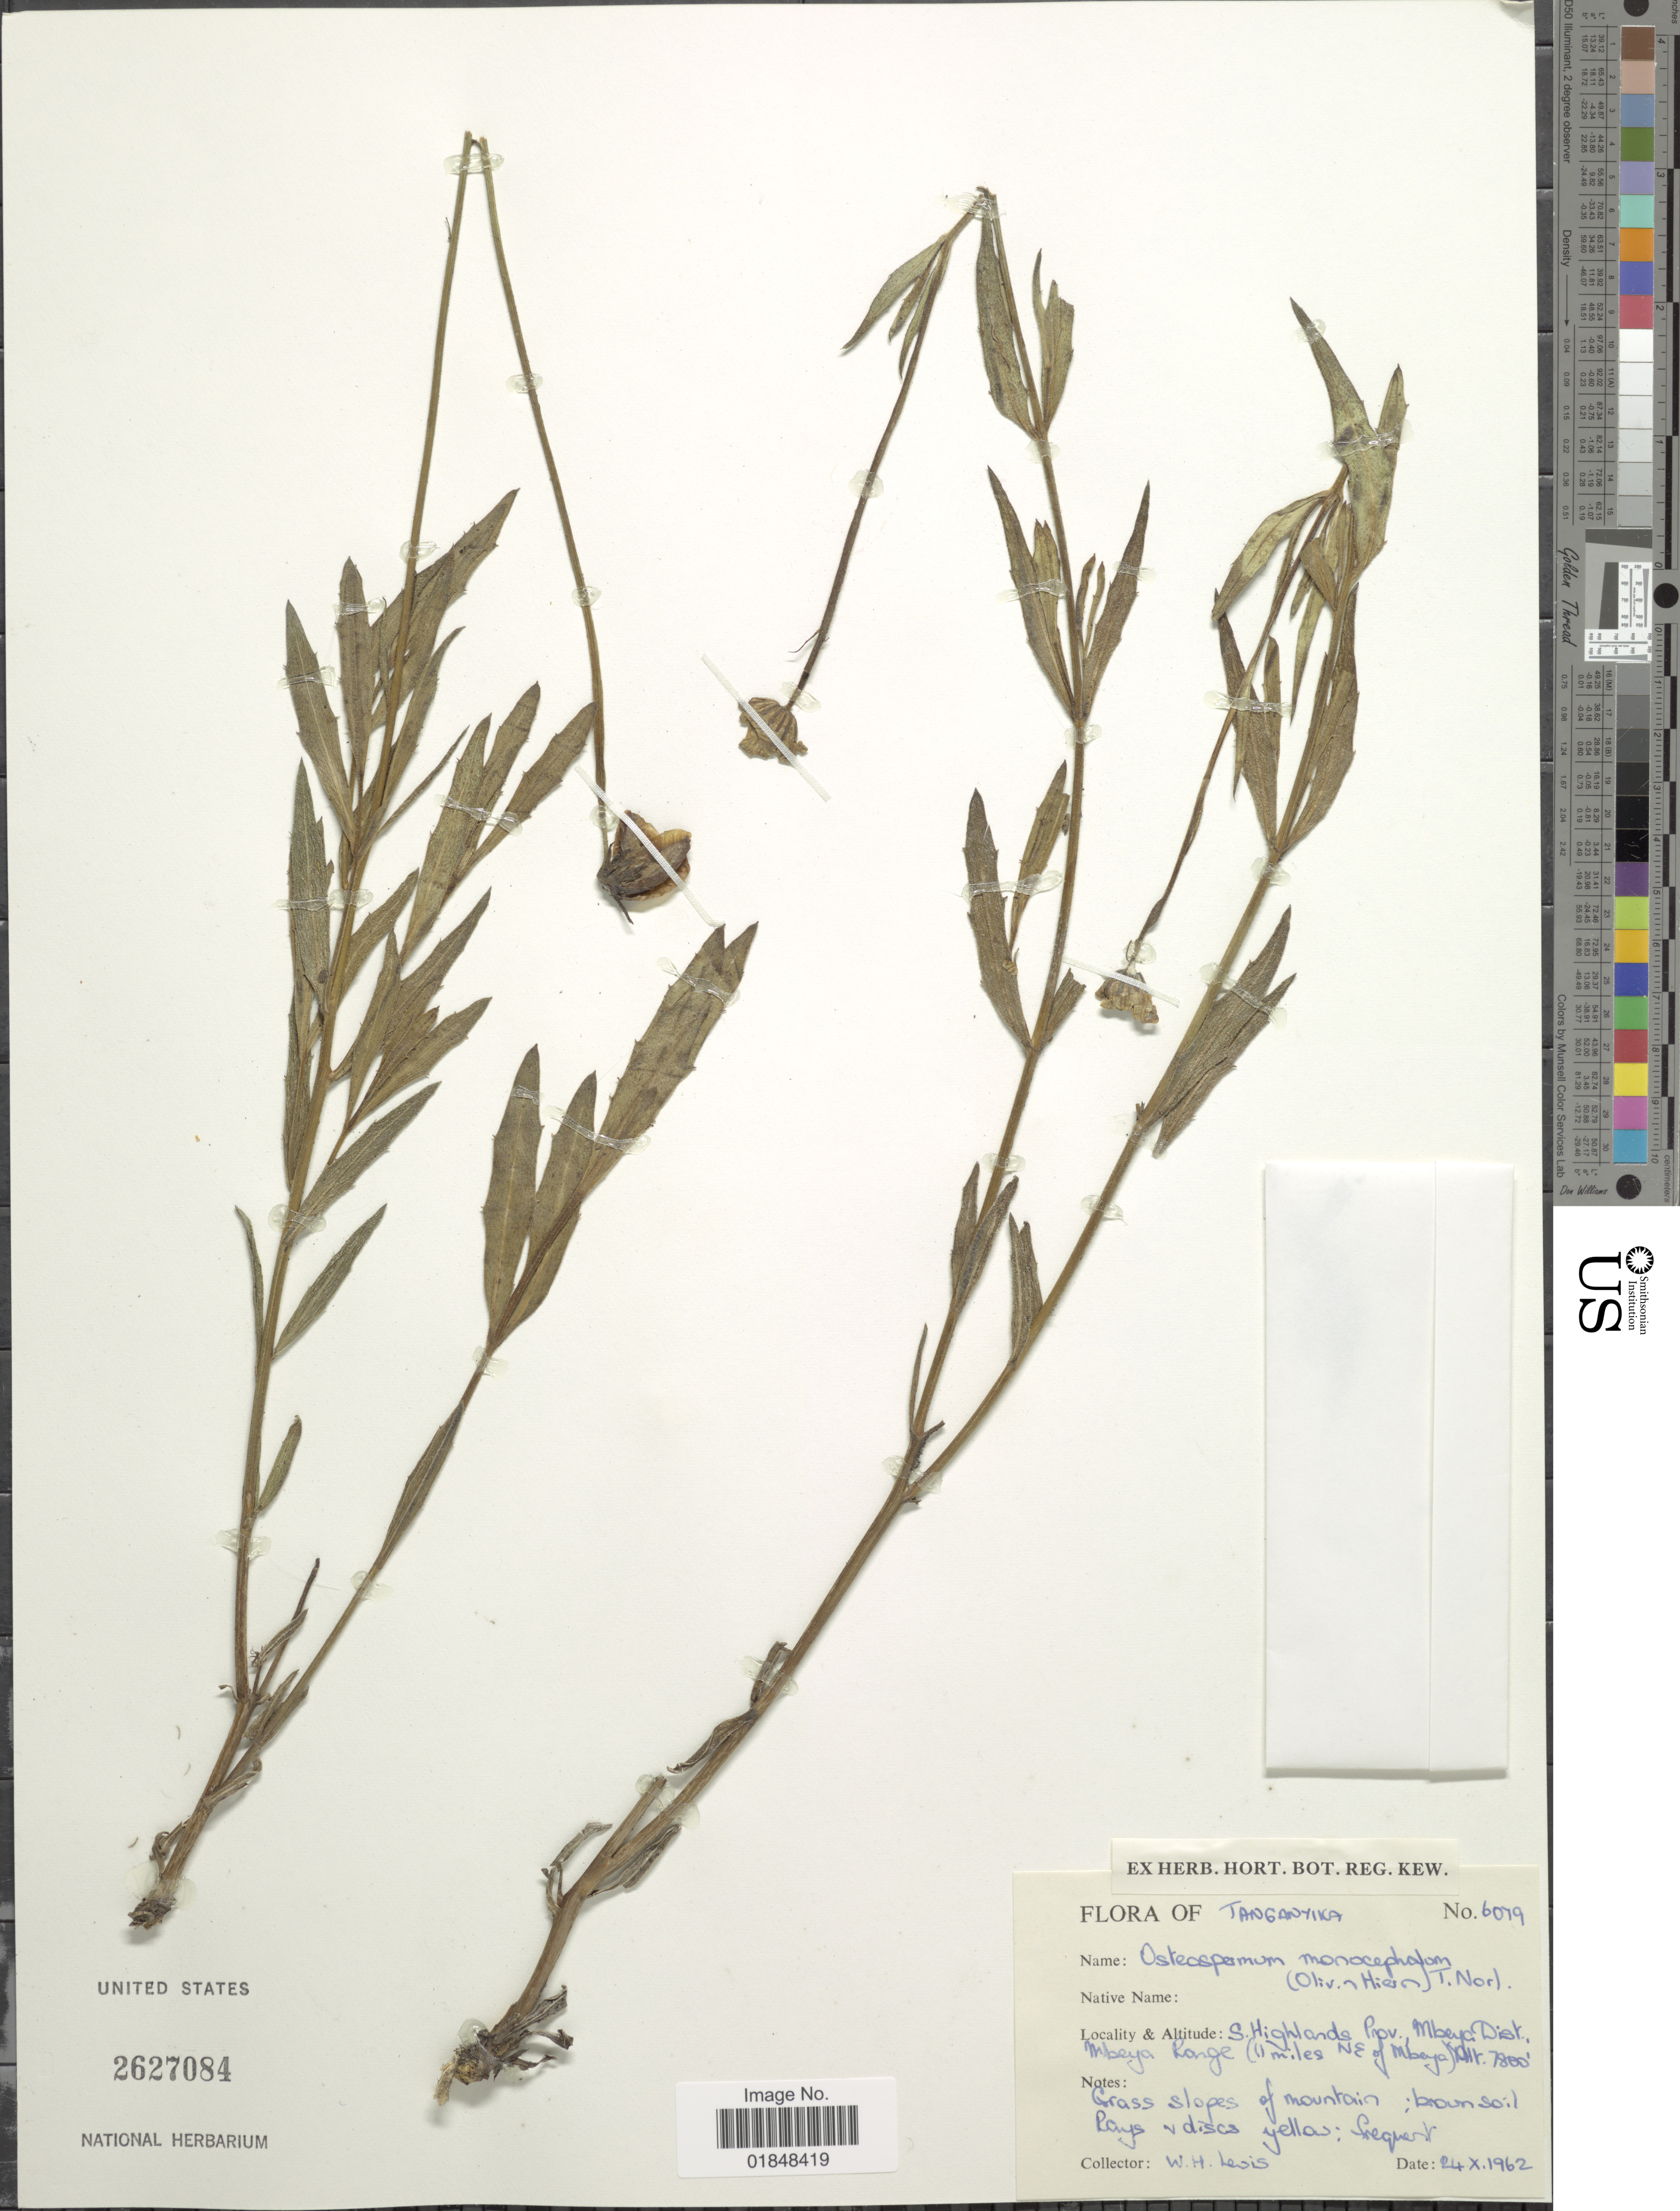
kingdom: Plantae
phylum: Tracheophyta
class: Magnoliopsida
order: Asterales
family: Asteraceae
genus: Osteospermum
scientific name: Osteospermum monocephalum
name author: (Oliv. & Hiern) Norl.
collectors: W. H. Lewis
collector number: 6079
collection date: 1962-10-24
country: Tanzania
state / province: Mbeya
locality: Tanganyika. S. Highlands, Dist. Mbeya Range ( 1 miles NE of Mbeya)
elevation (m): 2377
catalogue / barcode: US 2627084